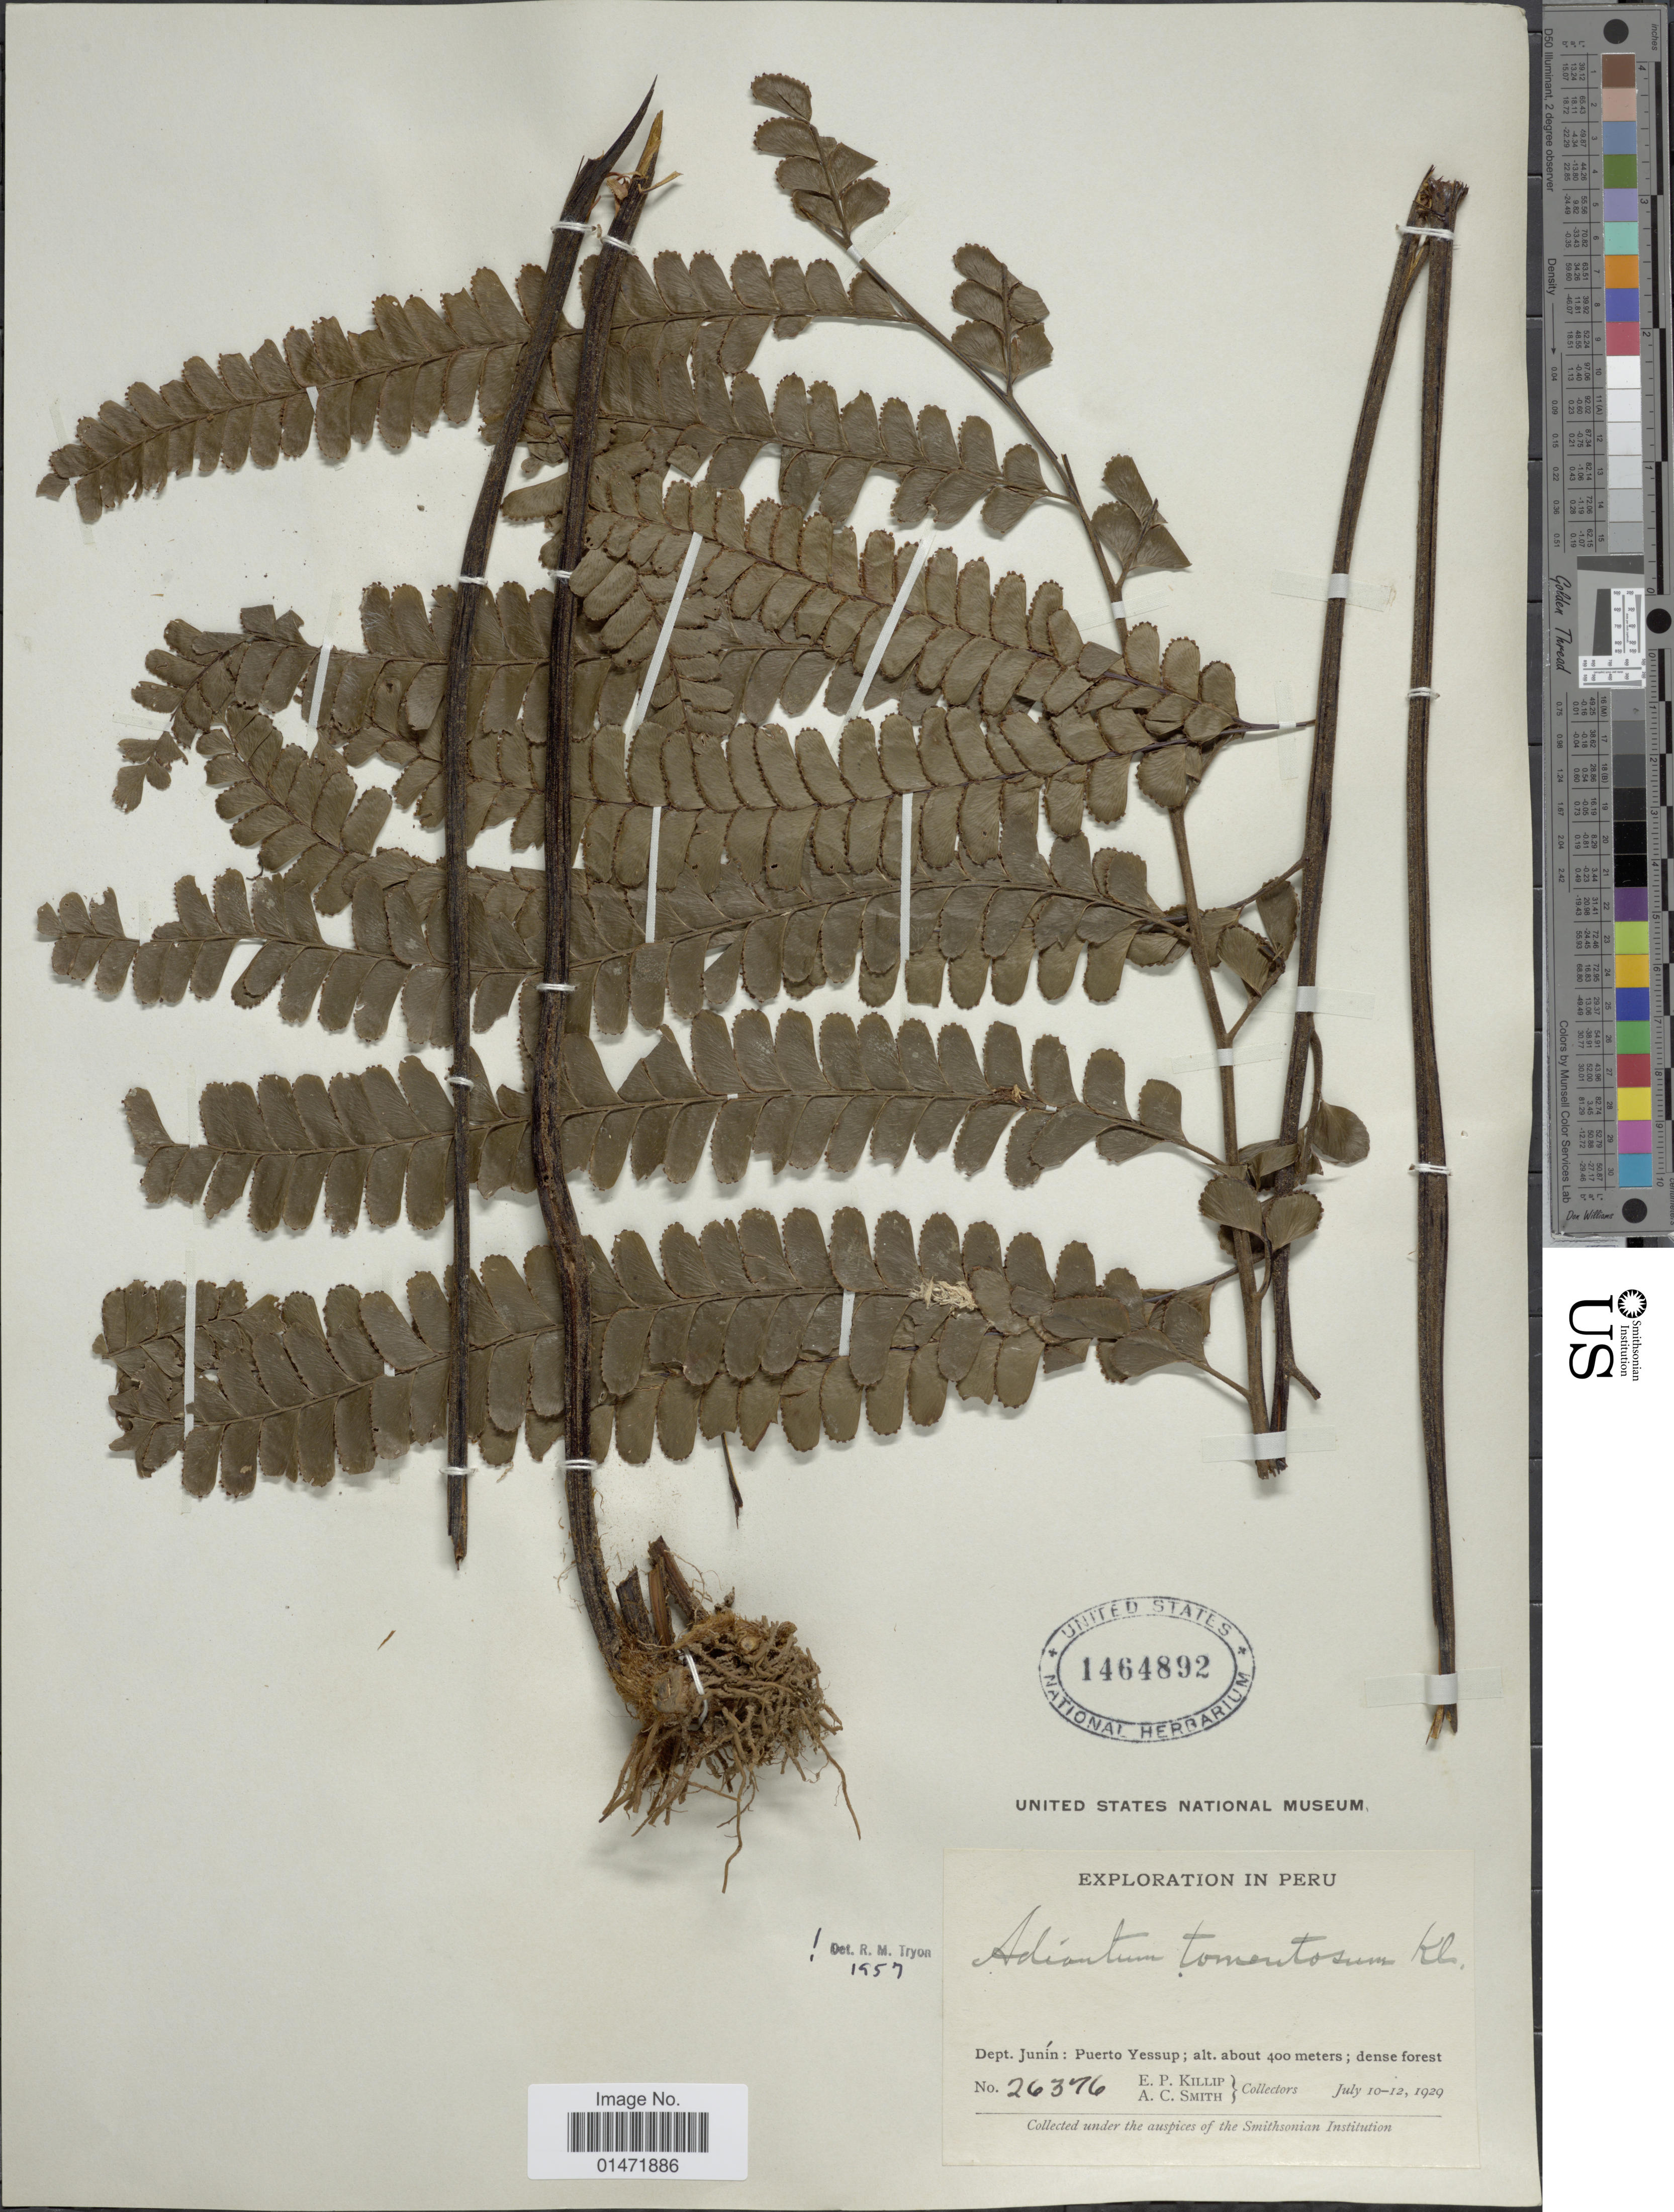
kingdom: Plantae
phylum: Tracheophyta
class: Polypodiopsida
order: Polypodiales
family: Pteridaceae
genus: Adiantum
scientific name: Adiantum tomentosum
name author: Klotzsch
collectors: E. P. Killip & A. C. Smith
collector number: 26376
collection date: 1929-07-10/1929-07-12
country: Peru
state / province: Junín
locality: Puerto Yessup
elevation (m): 400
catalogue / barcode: US 1464892